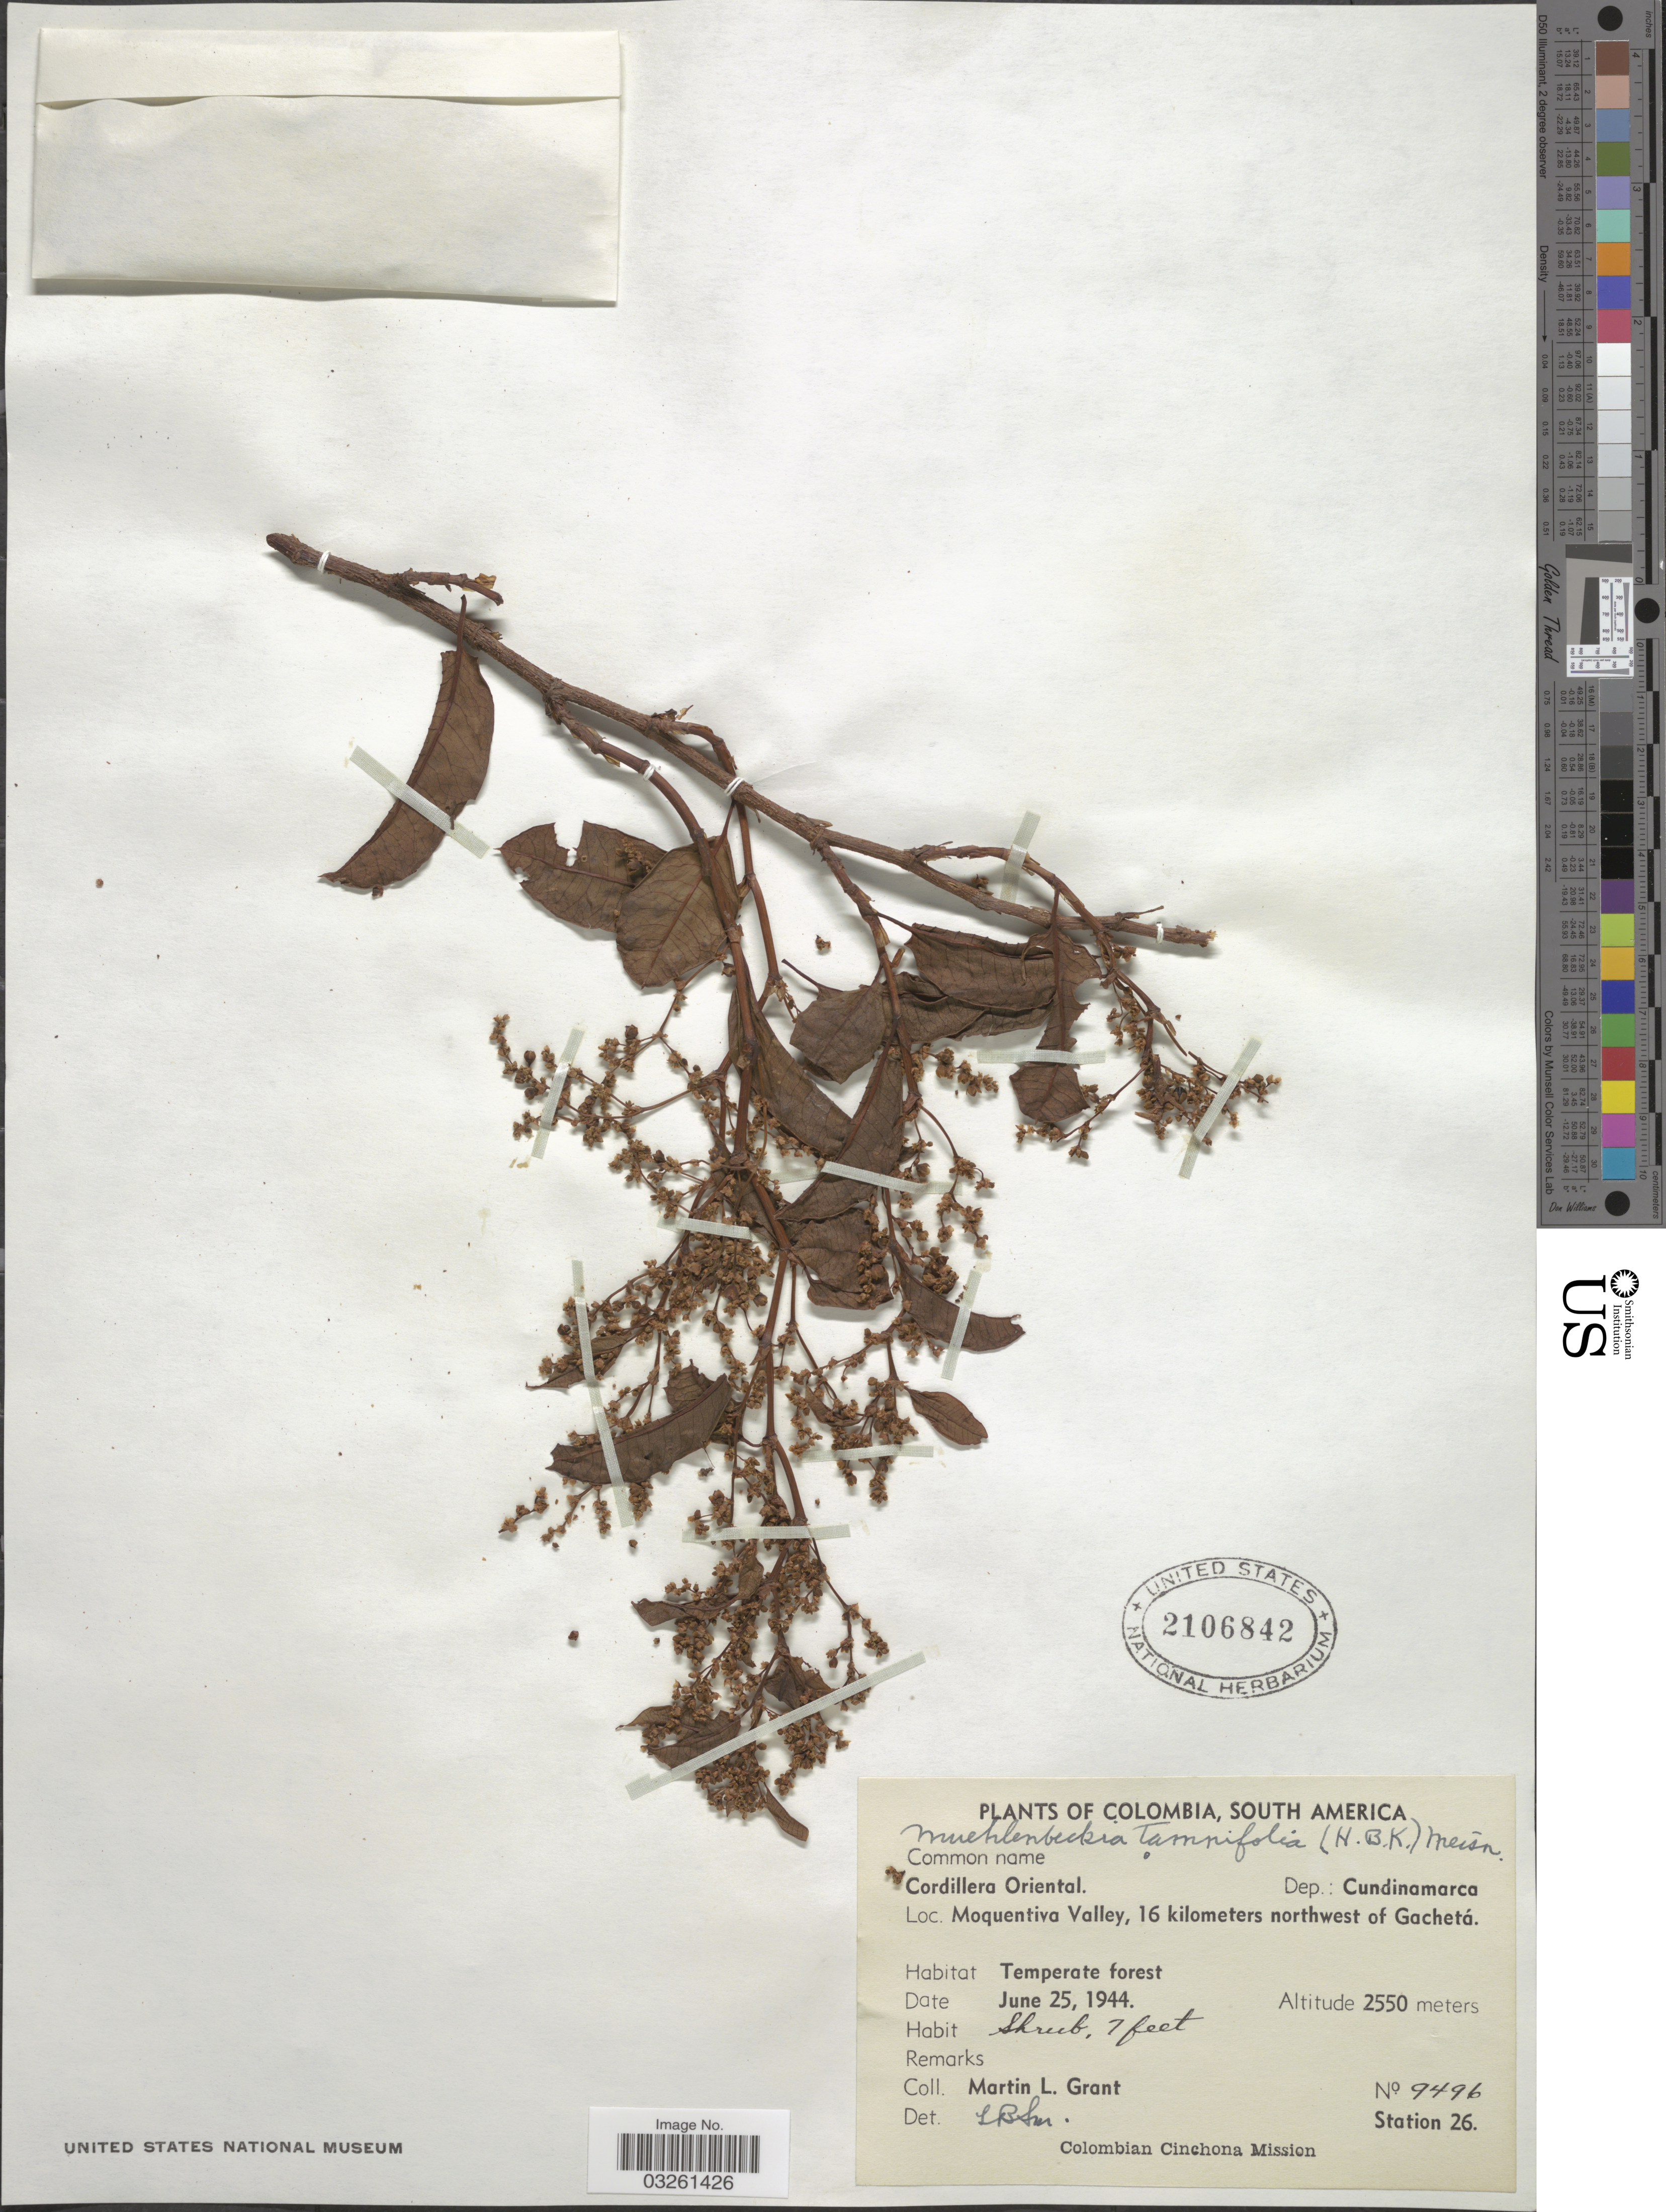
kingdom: Plantae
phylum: Tracheophyta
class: Magnoliopsida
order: Caryophyllales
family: Polygonaceae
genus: Muehlenbeckia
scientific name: Muehlenbeckia tamnifolia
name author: (Kunth) Meisn.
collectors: M. L. Grant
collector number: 9496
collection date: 1944-06-25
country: Colombia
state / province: Cundinamarca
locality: Cordillera Oriental, Dep.: Cundinamarca, Moquentiva Valley, 16 kilometers northwest of Gachetá, Station 26.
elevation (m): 2550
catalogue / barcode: US 2106842